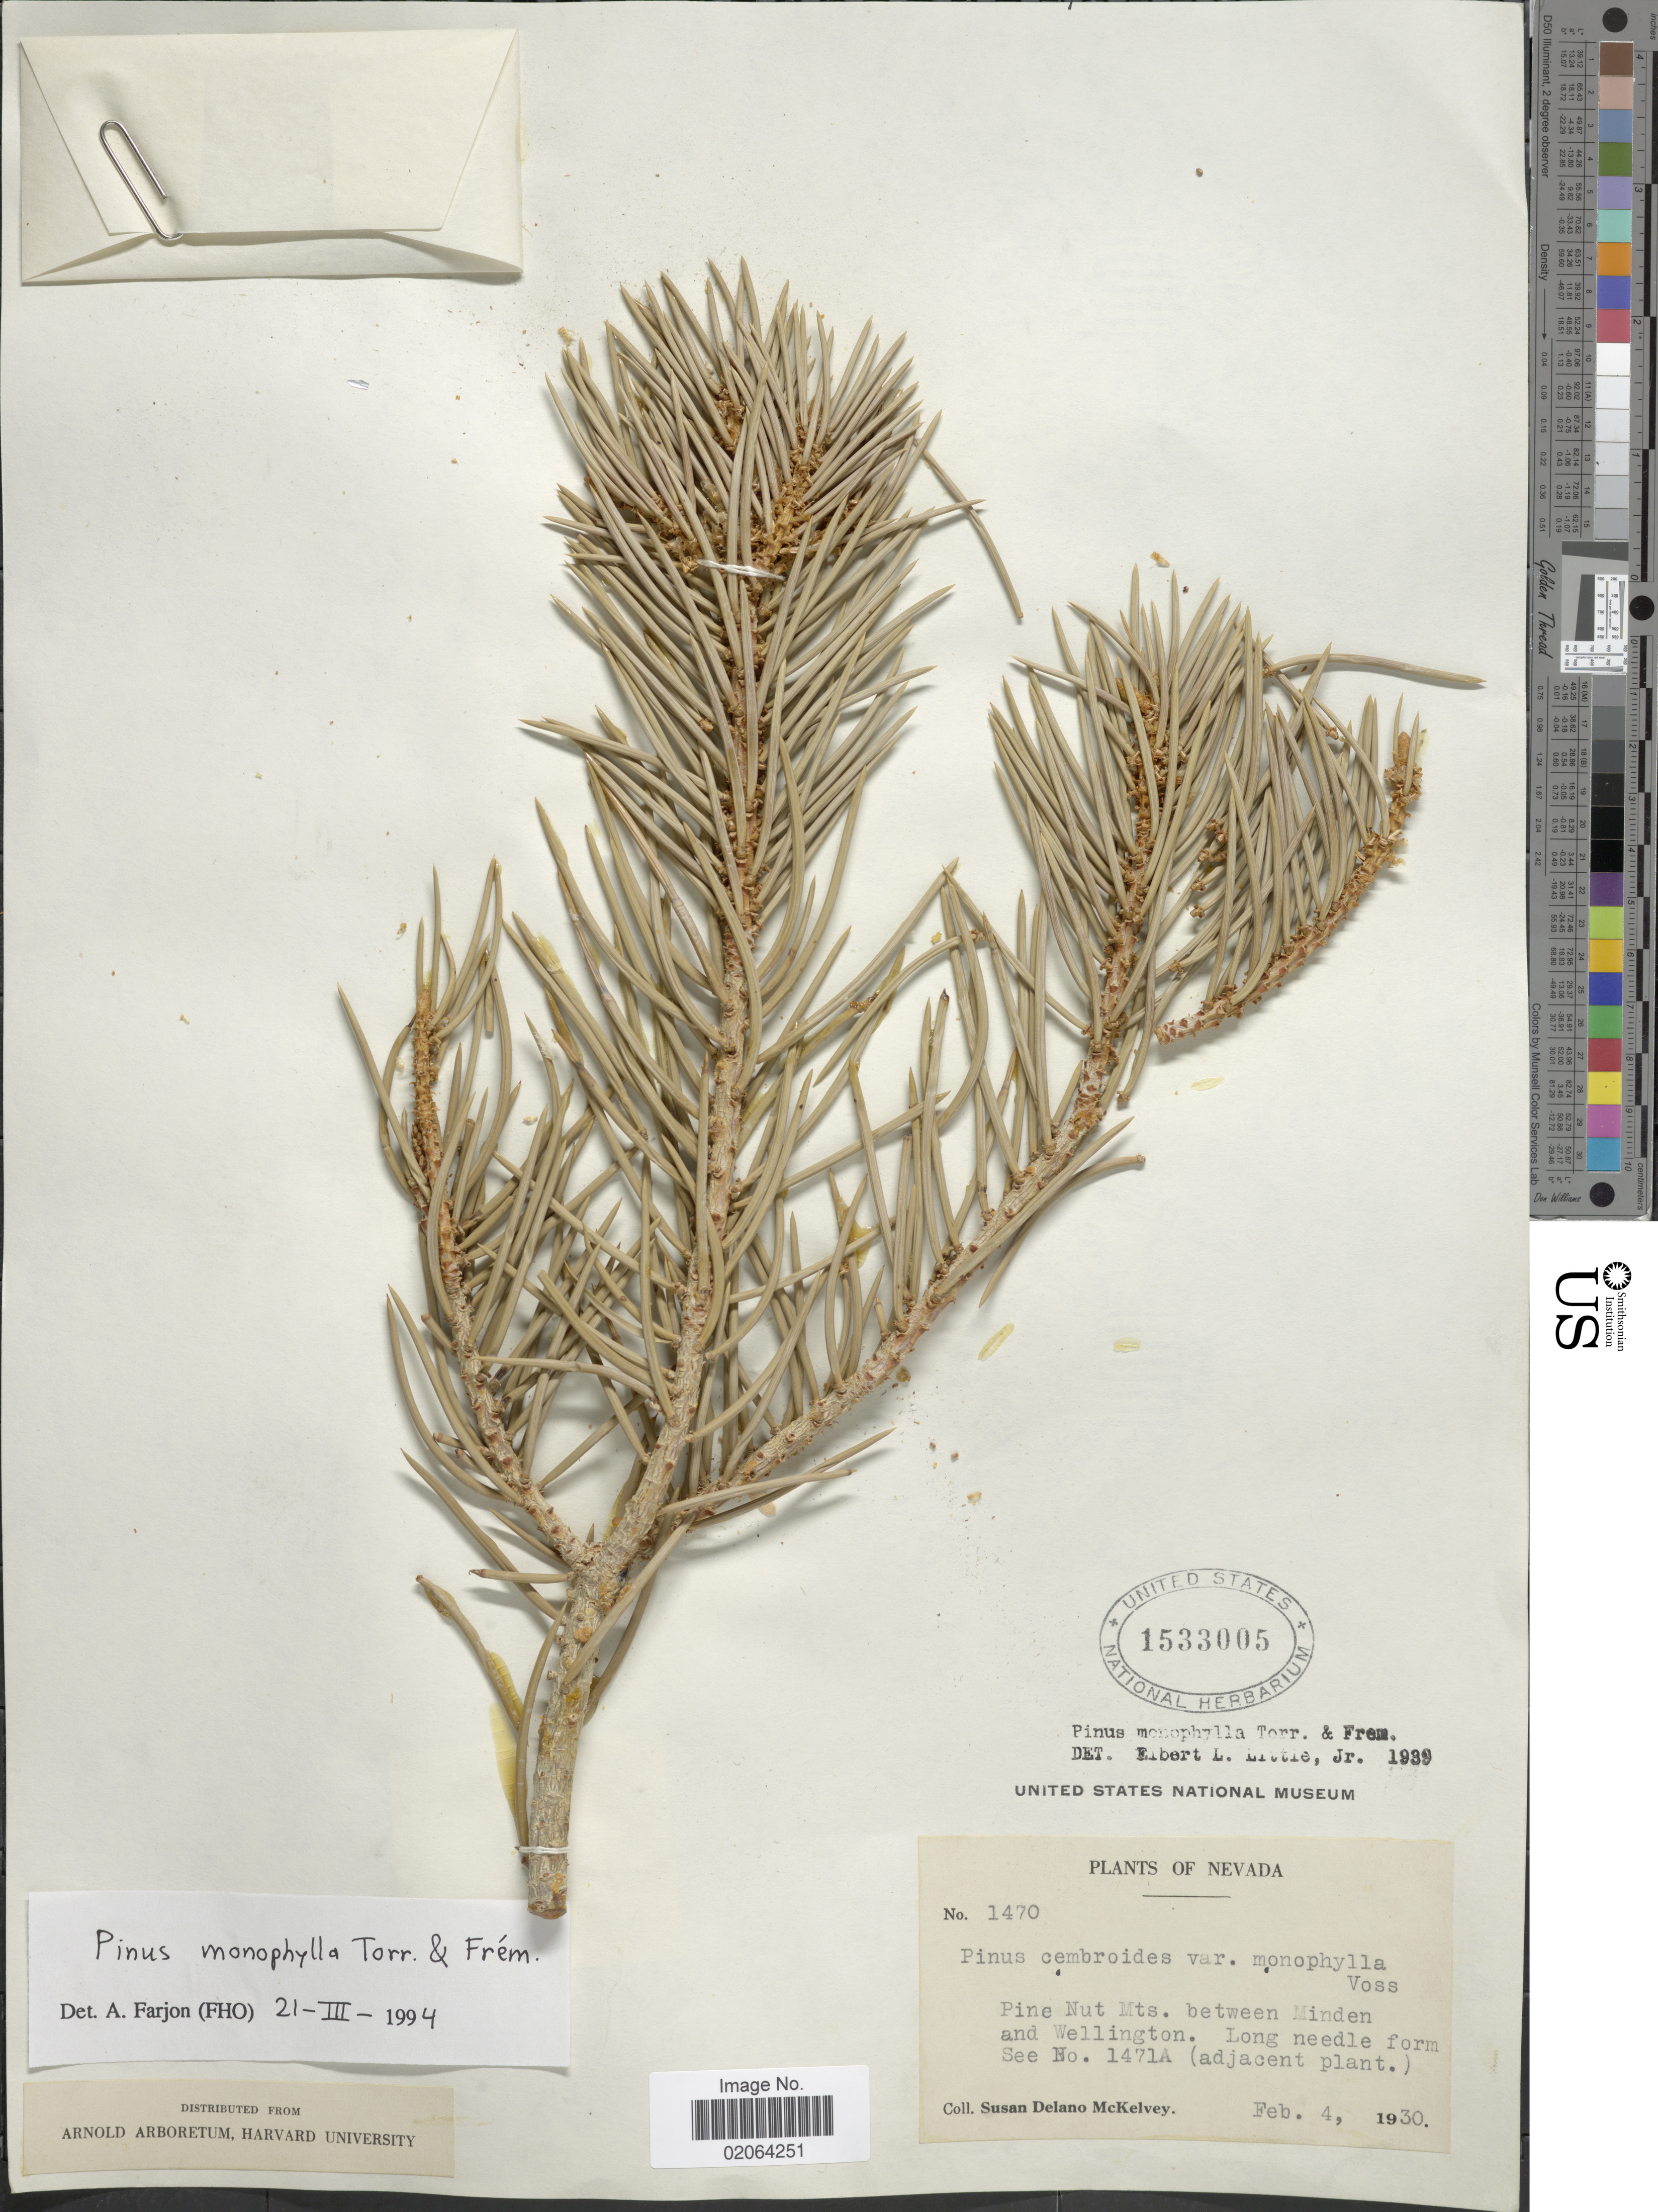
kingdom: Plantae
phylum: Tracheophyta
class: Pinopsida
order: Pinales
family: Pinaceae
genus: Pinus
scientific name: Pinus monophylla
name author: Torr. & Frém.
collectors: S. A. McKelvey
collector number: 1470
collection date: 1930-02-04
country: United States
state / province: Nevada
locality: Nevada, Pine Nut Mts. between Minden and Wellington. Long needle form See No.1471A.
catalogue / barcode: US 1533005